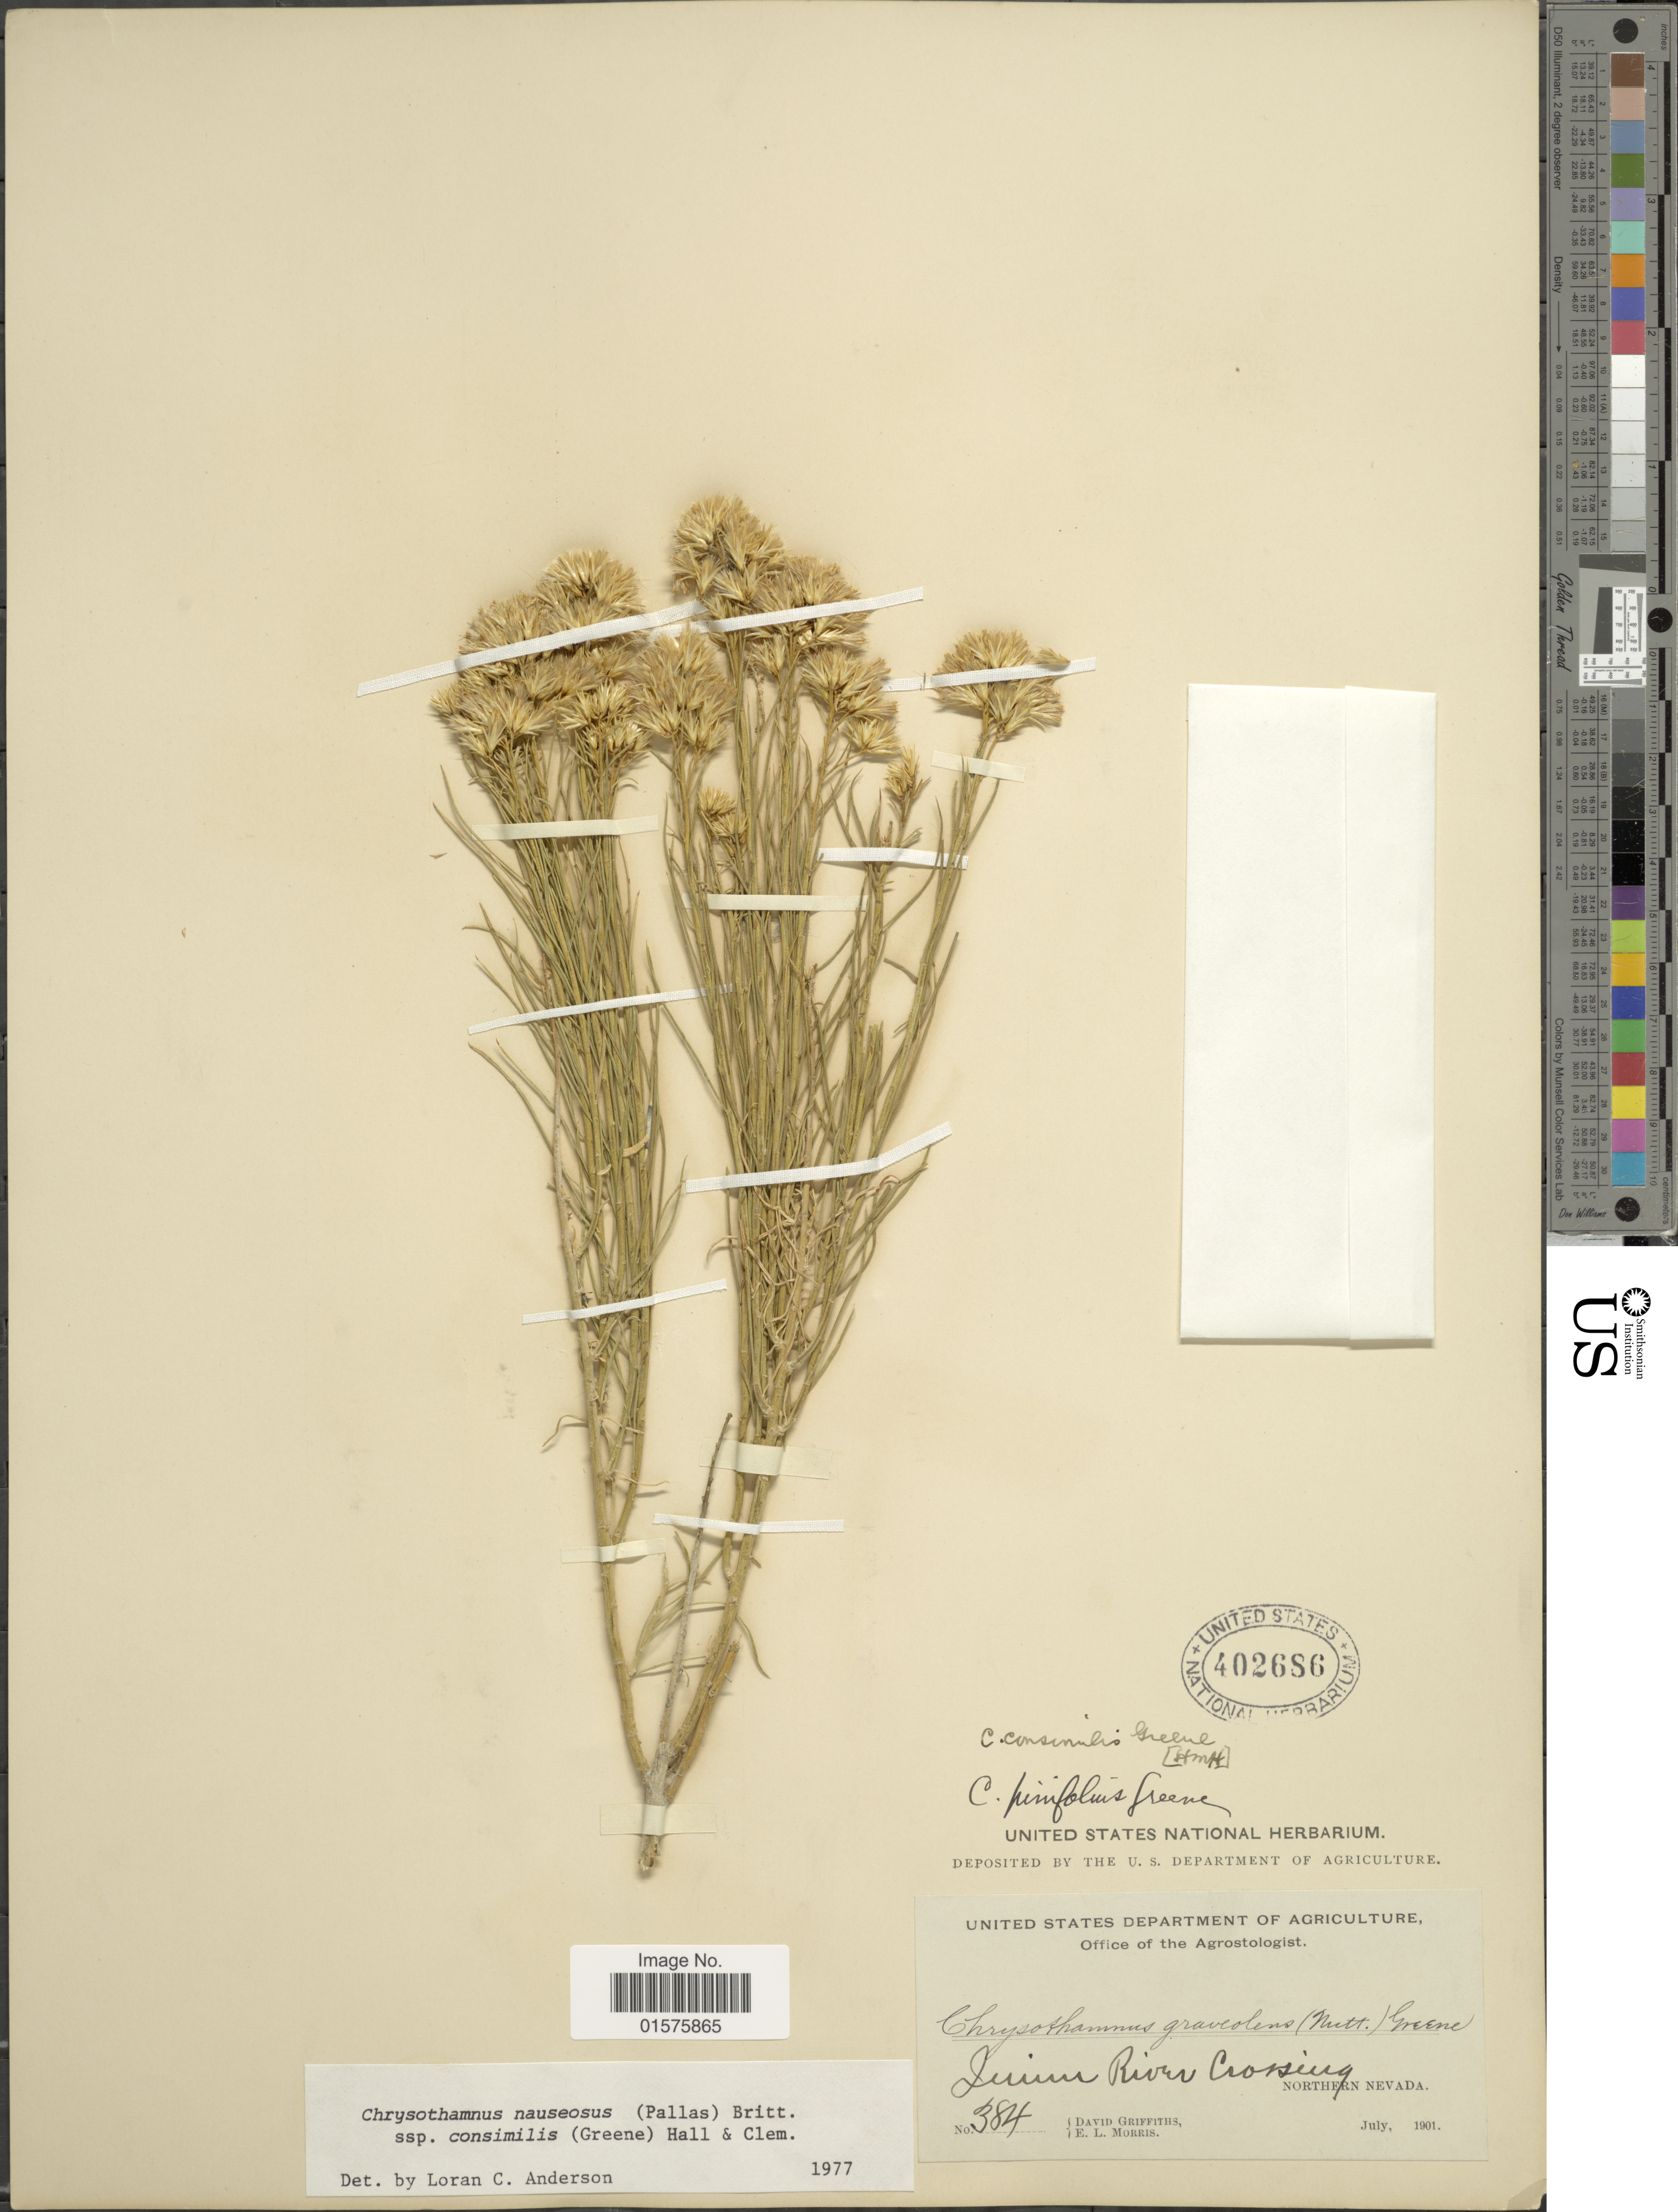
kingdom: Plantae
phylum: Tracheophyta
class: Magnoliopsida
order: Asterales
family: Asteraceae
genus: Ericameria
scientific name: Ericameria nauseosa var. oreophila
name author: (A. Nelson) G.L. Nesom & G.I. Baird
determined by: Urbatsch, Lowell E., Curator (LSU), Louisiana State University (UNITED STATES)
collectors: D. Griffiths & E. Morris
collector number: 384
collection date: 1901-07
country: United States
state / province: Nevada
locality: Quinn River Crossing, Northern Nevada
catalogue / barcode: US 402686